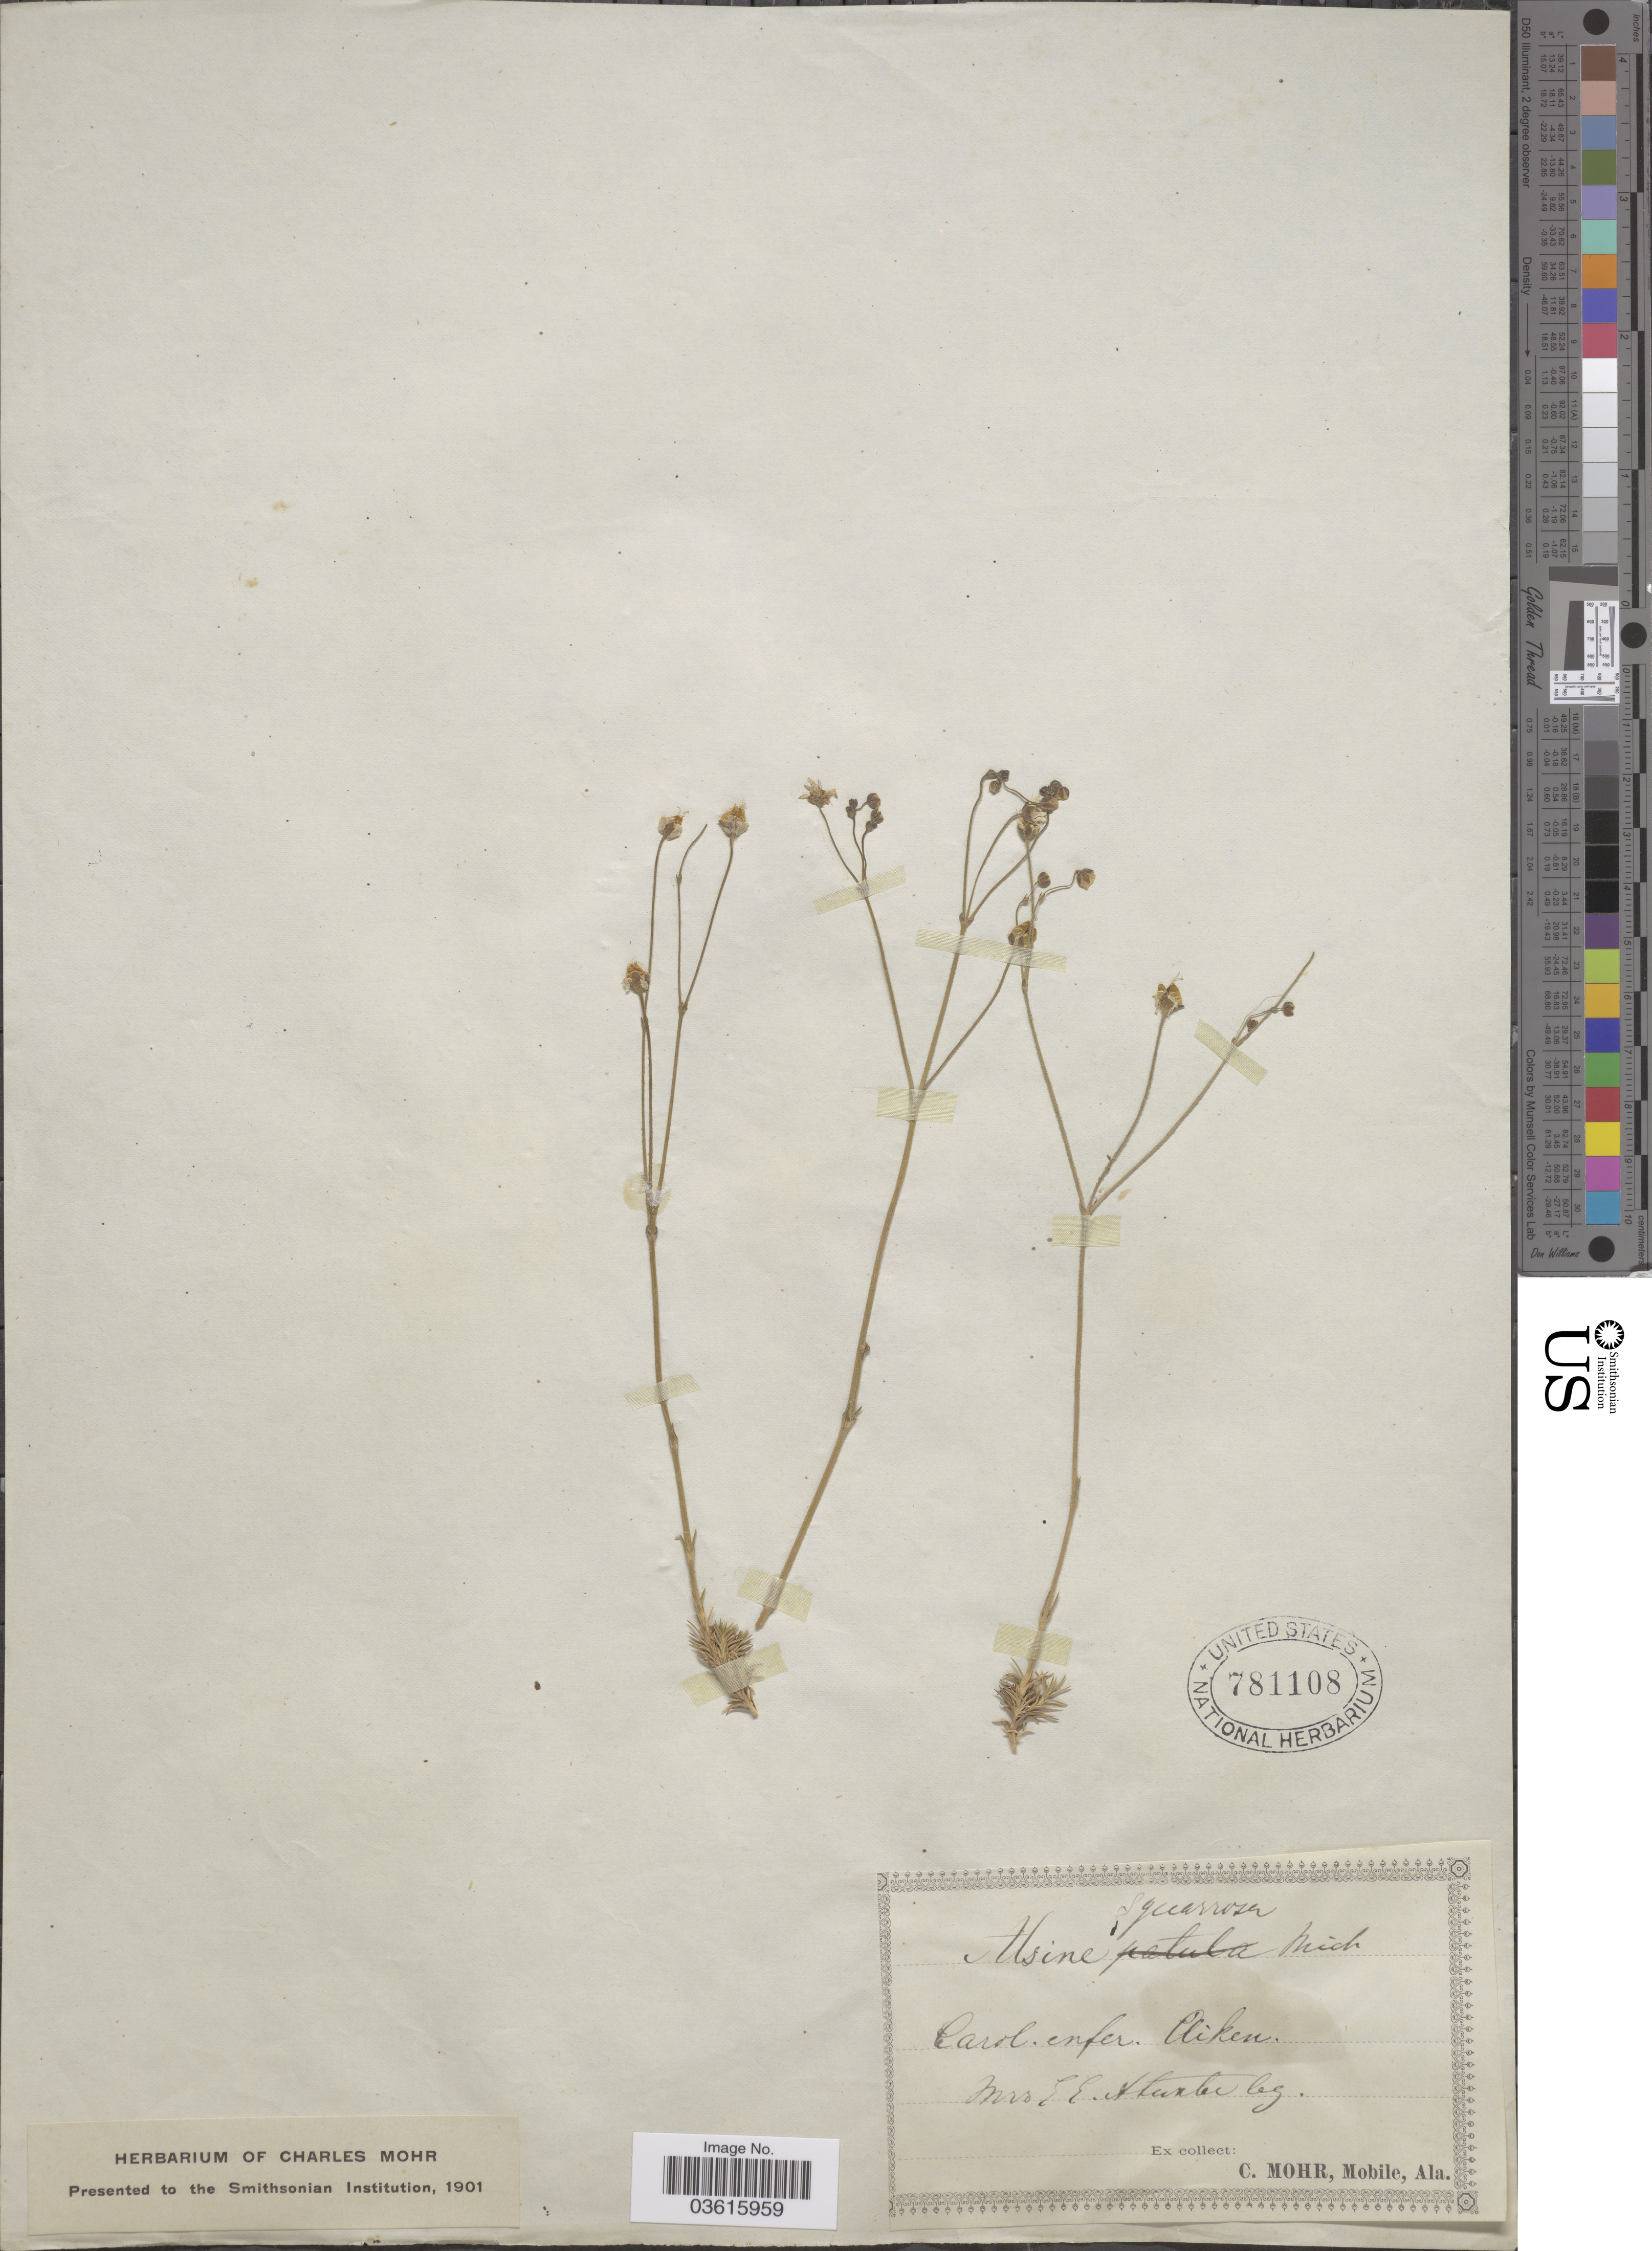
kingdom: Plantae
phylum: Tracheophyta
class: Magnoliopsida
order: Caryophyllales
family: Caryophyllaceae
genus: Minuartia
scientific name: Minuartia caroliniana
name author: (Walter) Mattf.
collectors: E. Stunter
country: United States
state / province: Alabama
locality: Carol. enfer. Aiken.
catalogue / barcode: US 781108